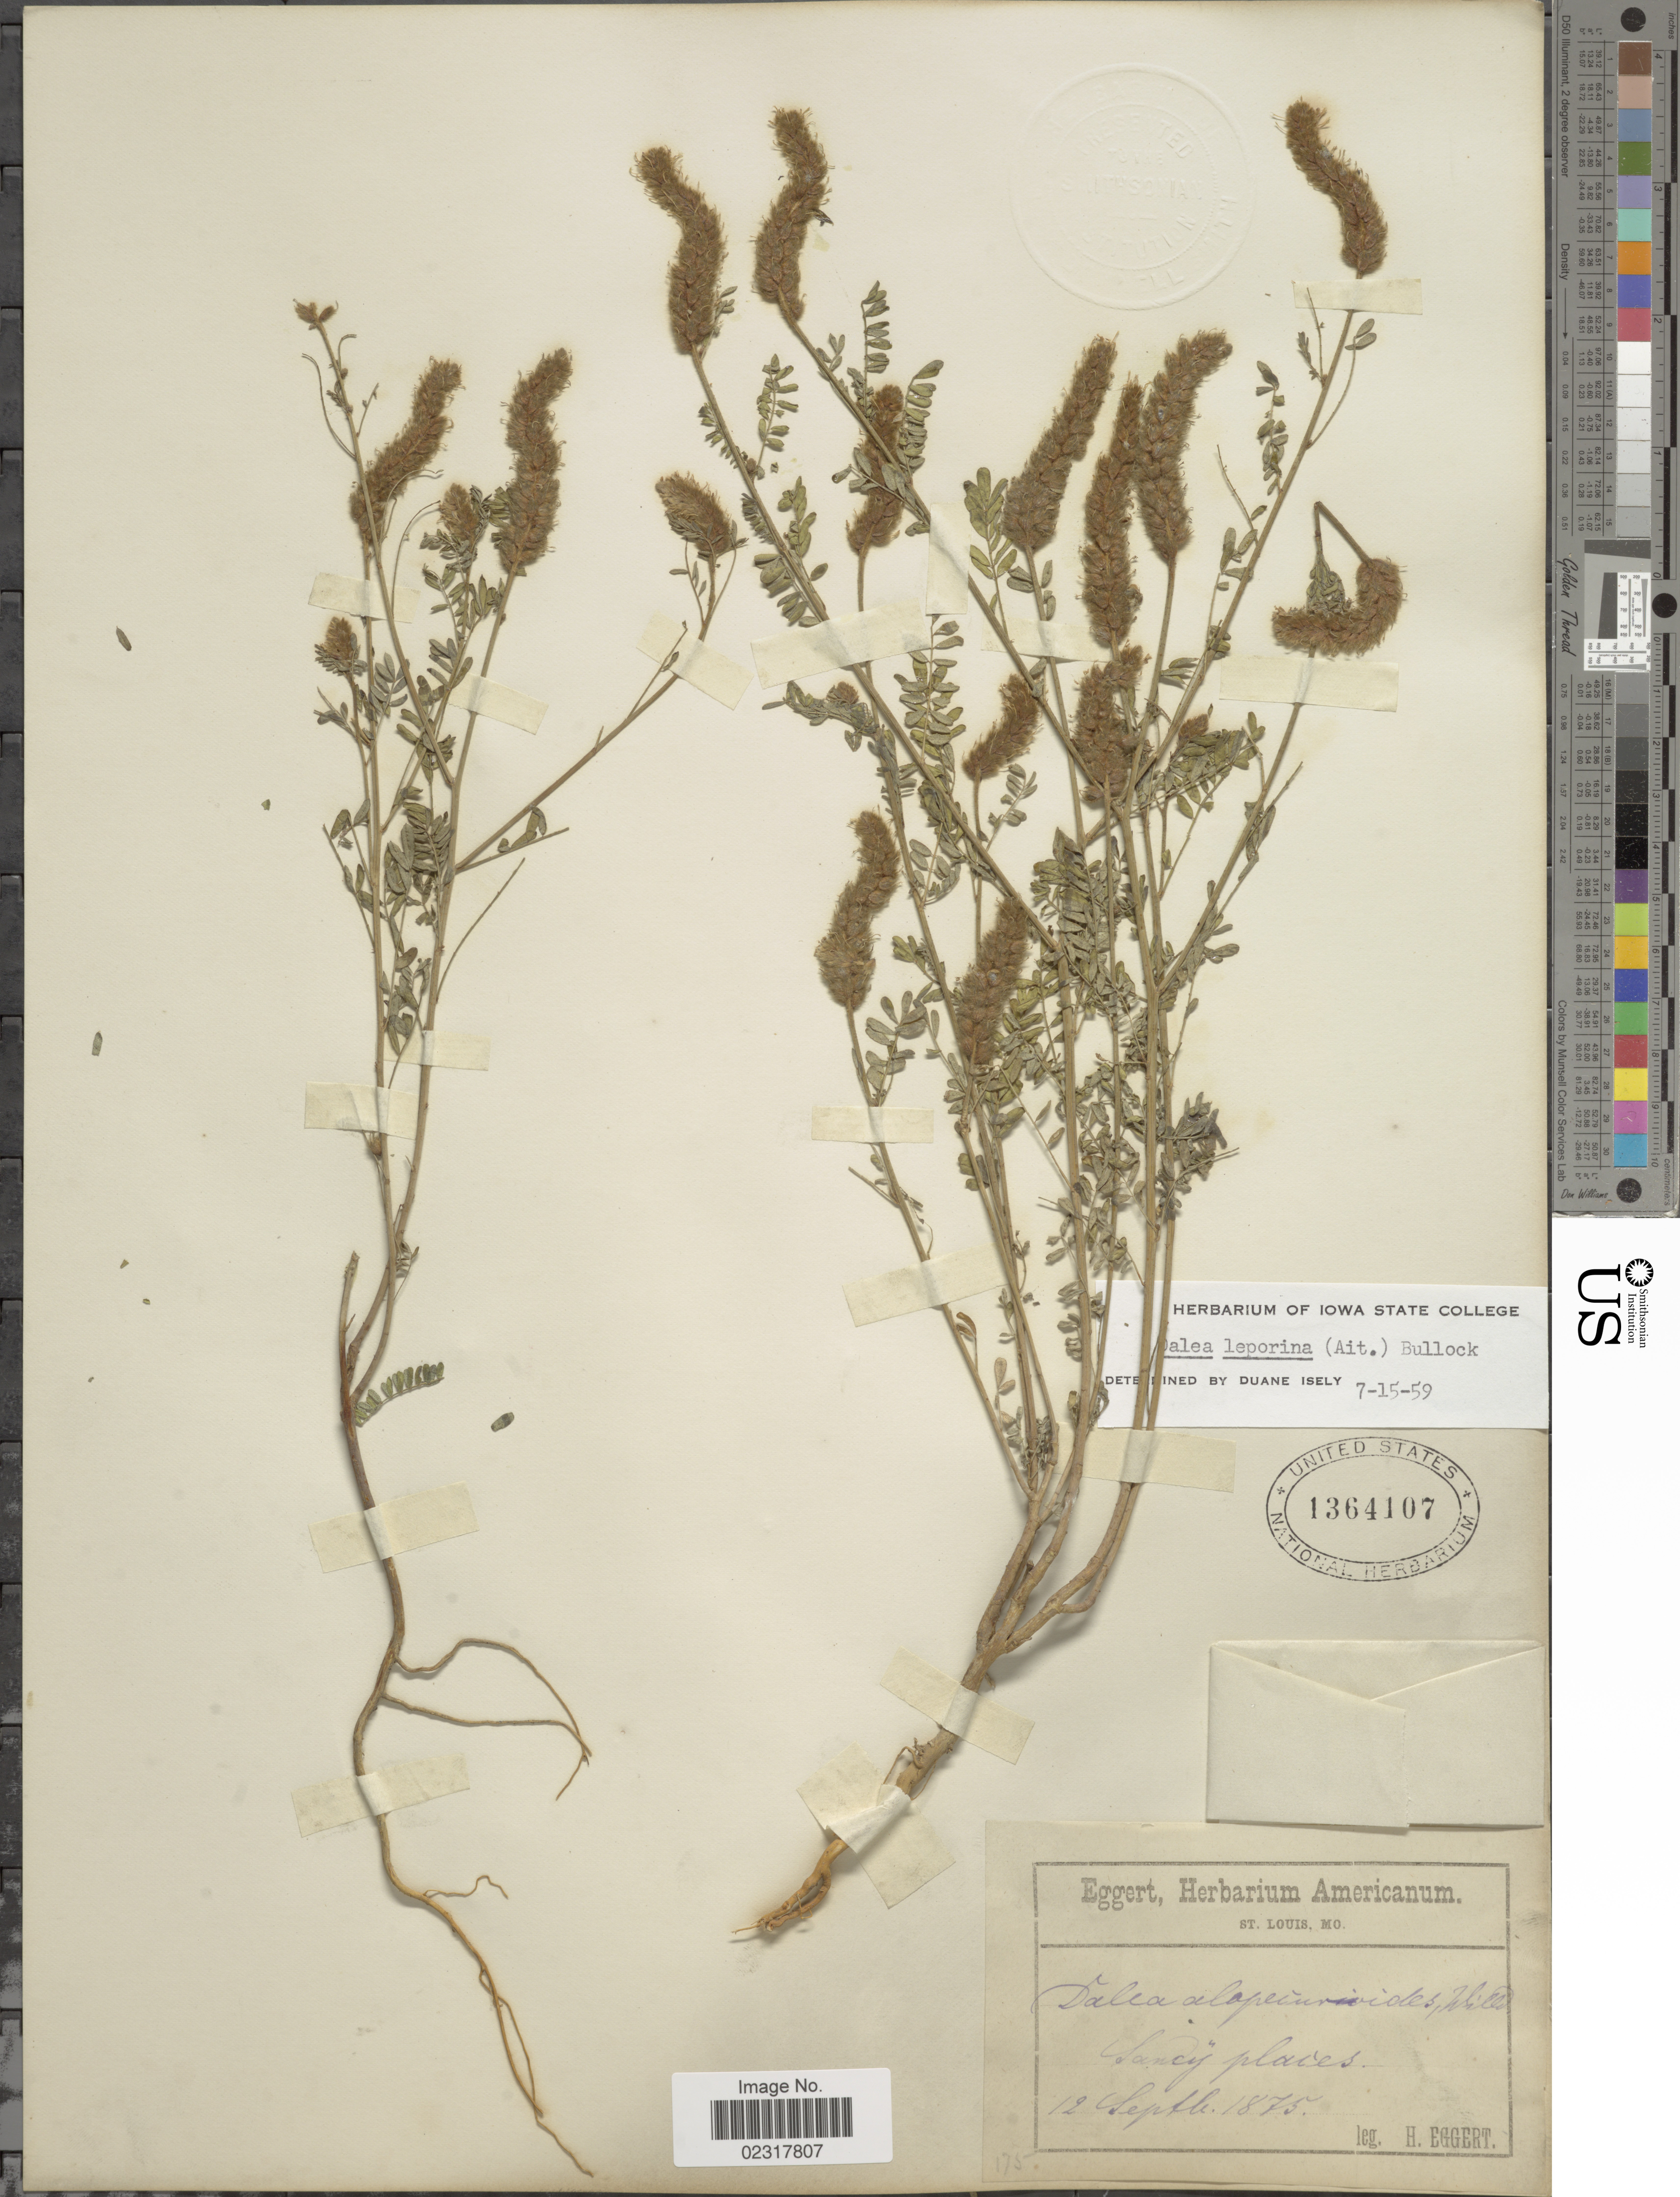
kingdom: Plantae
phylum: Tracheophyta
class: Magnoliopsida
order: Fabales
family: Fabaceae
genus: Dalea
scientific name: Dalea leporina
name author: (Aiton) Bullock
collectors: H. Eggert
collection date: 1875-09-12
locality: Sandy places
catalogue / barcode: US 1364107